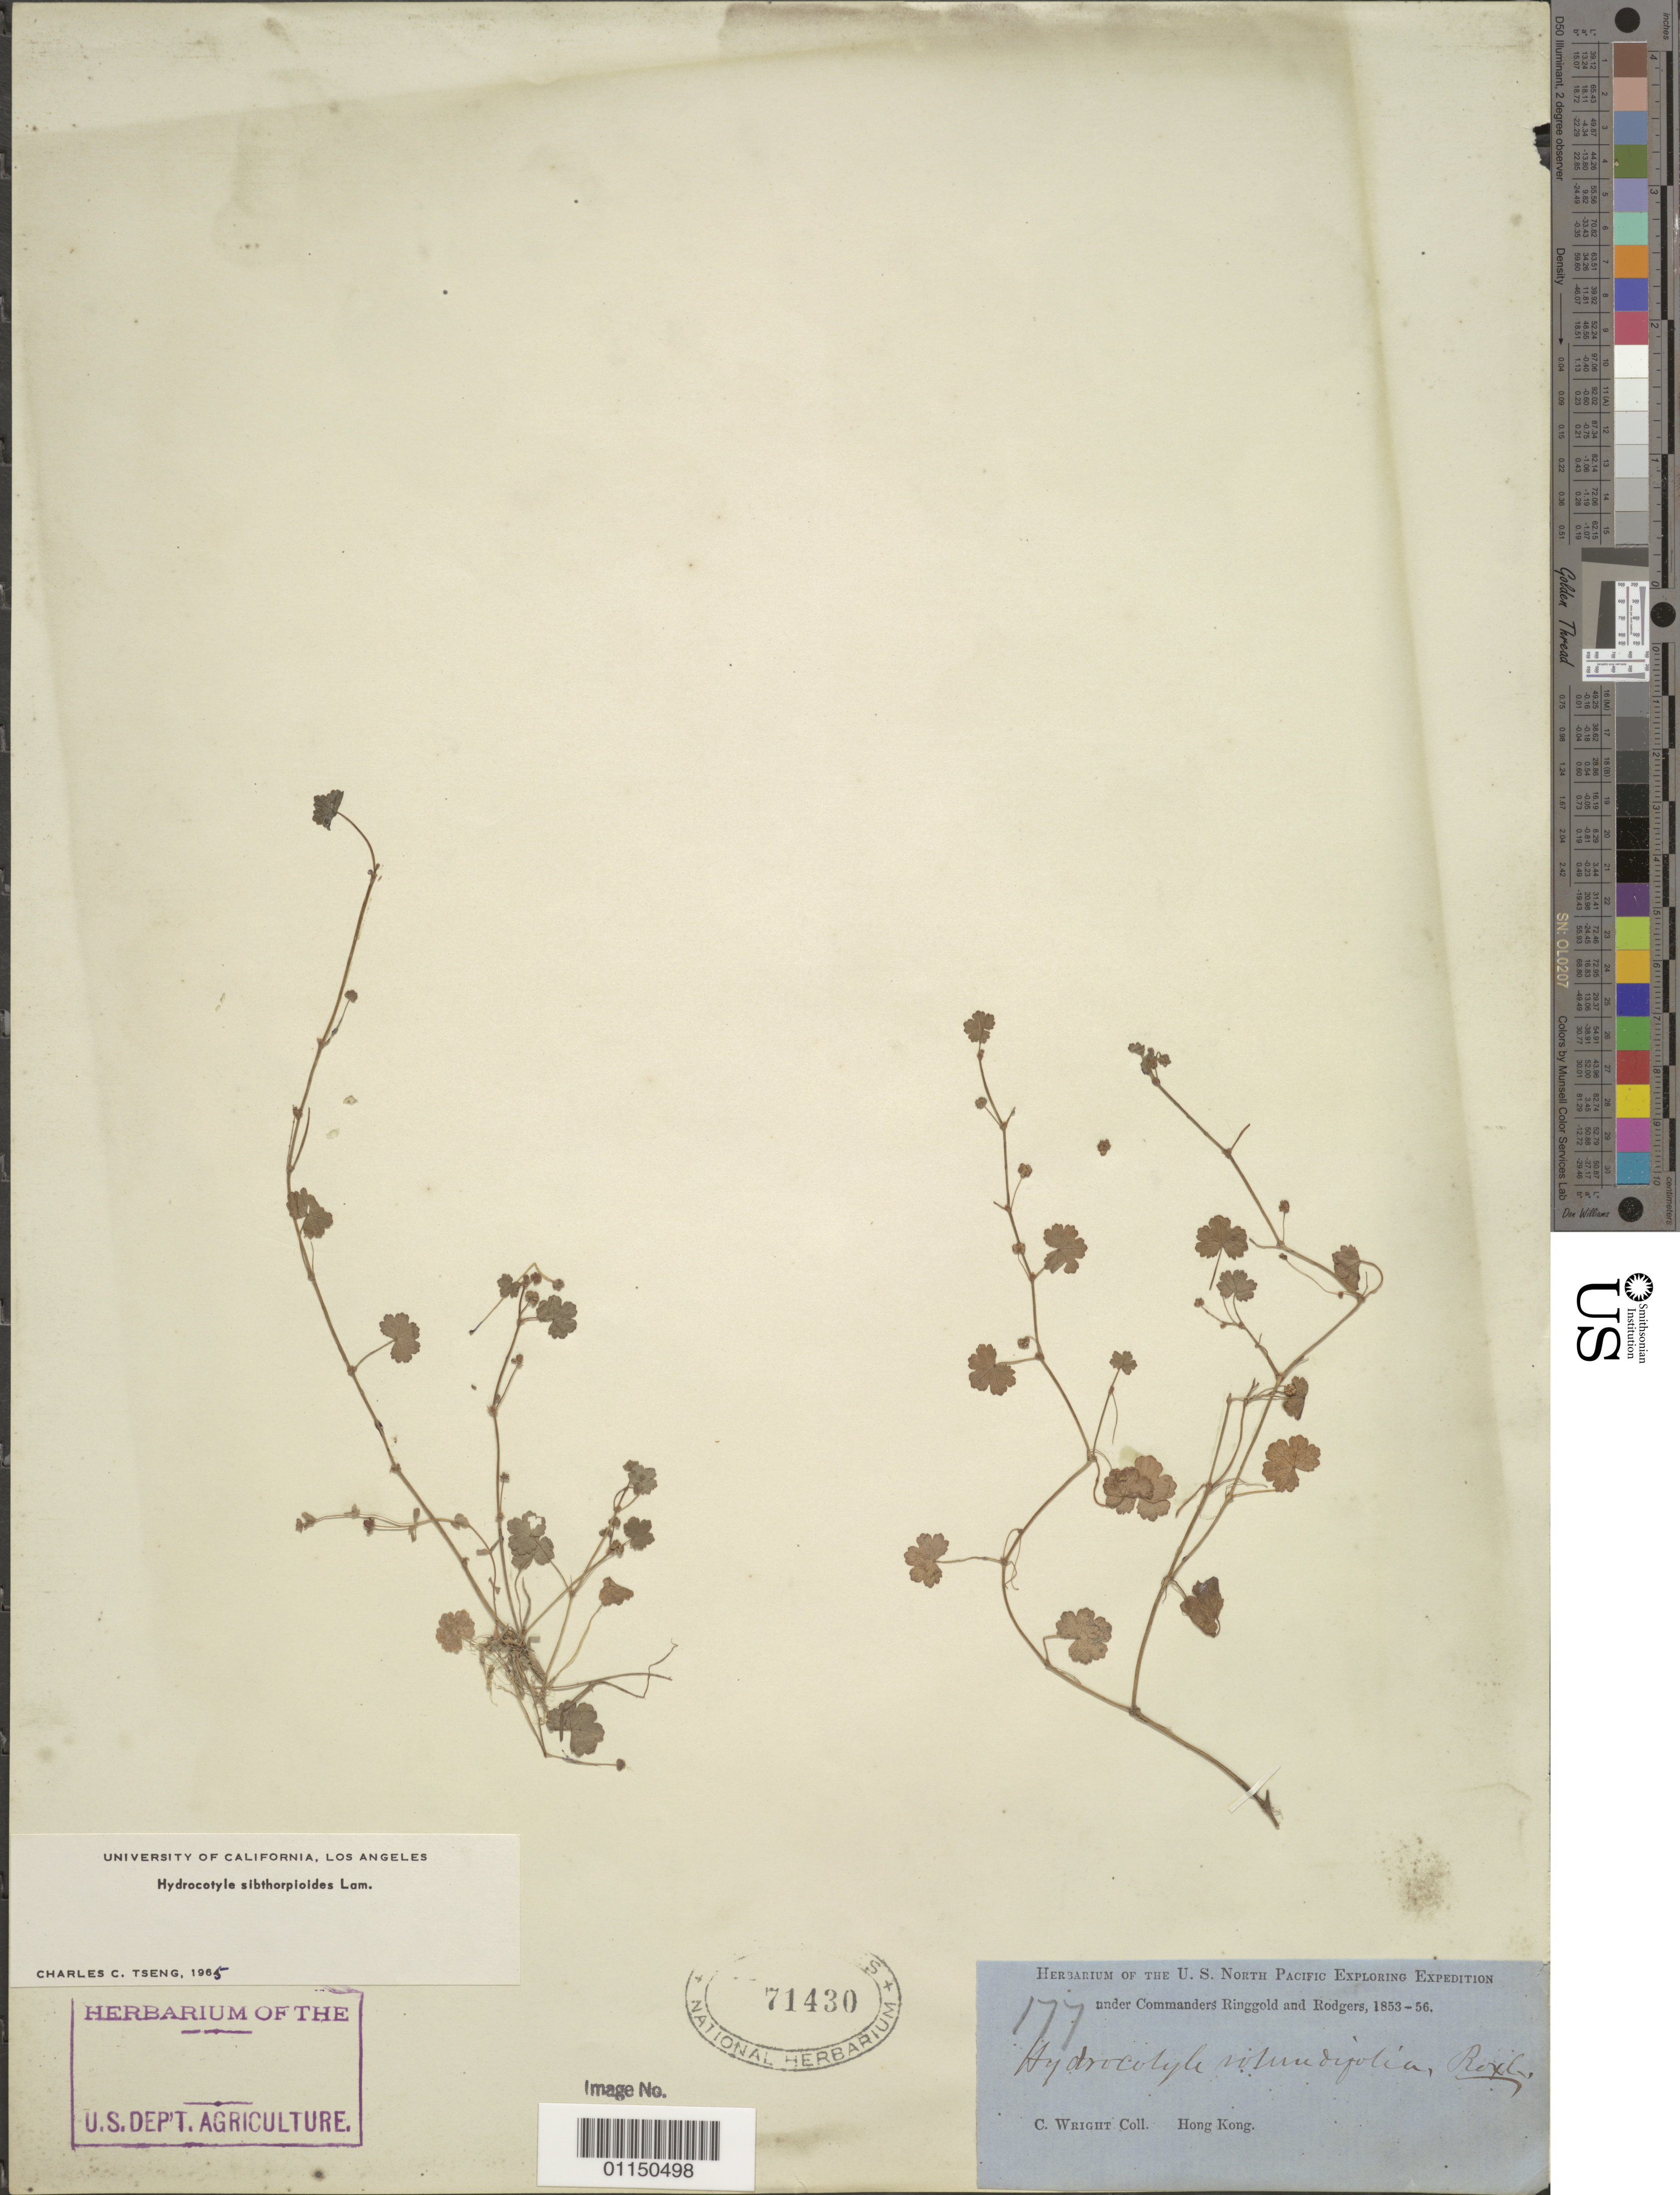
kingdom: Plantae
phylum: Tracheophyta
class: Magnoliopsida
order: Apiales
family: Araliaceae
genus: Hydrocotyle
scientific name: Hydrocotyle sibthorpioides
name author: Lam.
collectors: C. Wright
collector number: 177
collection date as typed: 1853 to -- -- 1856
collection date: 1853/1856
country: China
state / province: Hong Kong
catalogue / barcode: US 71430